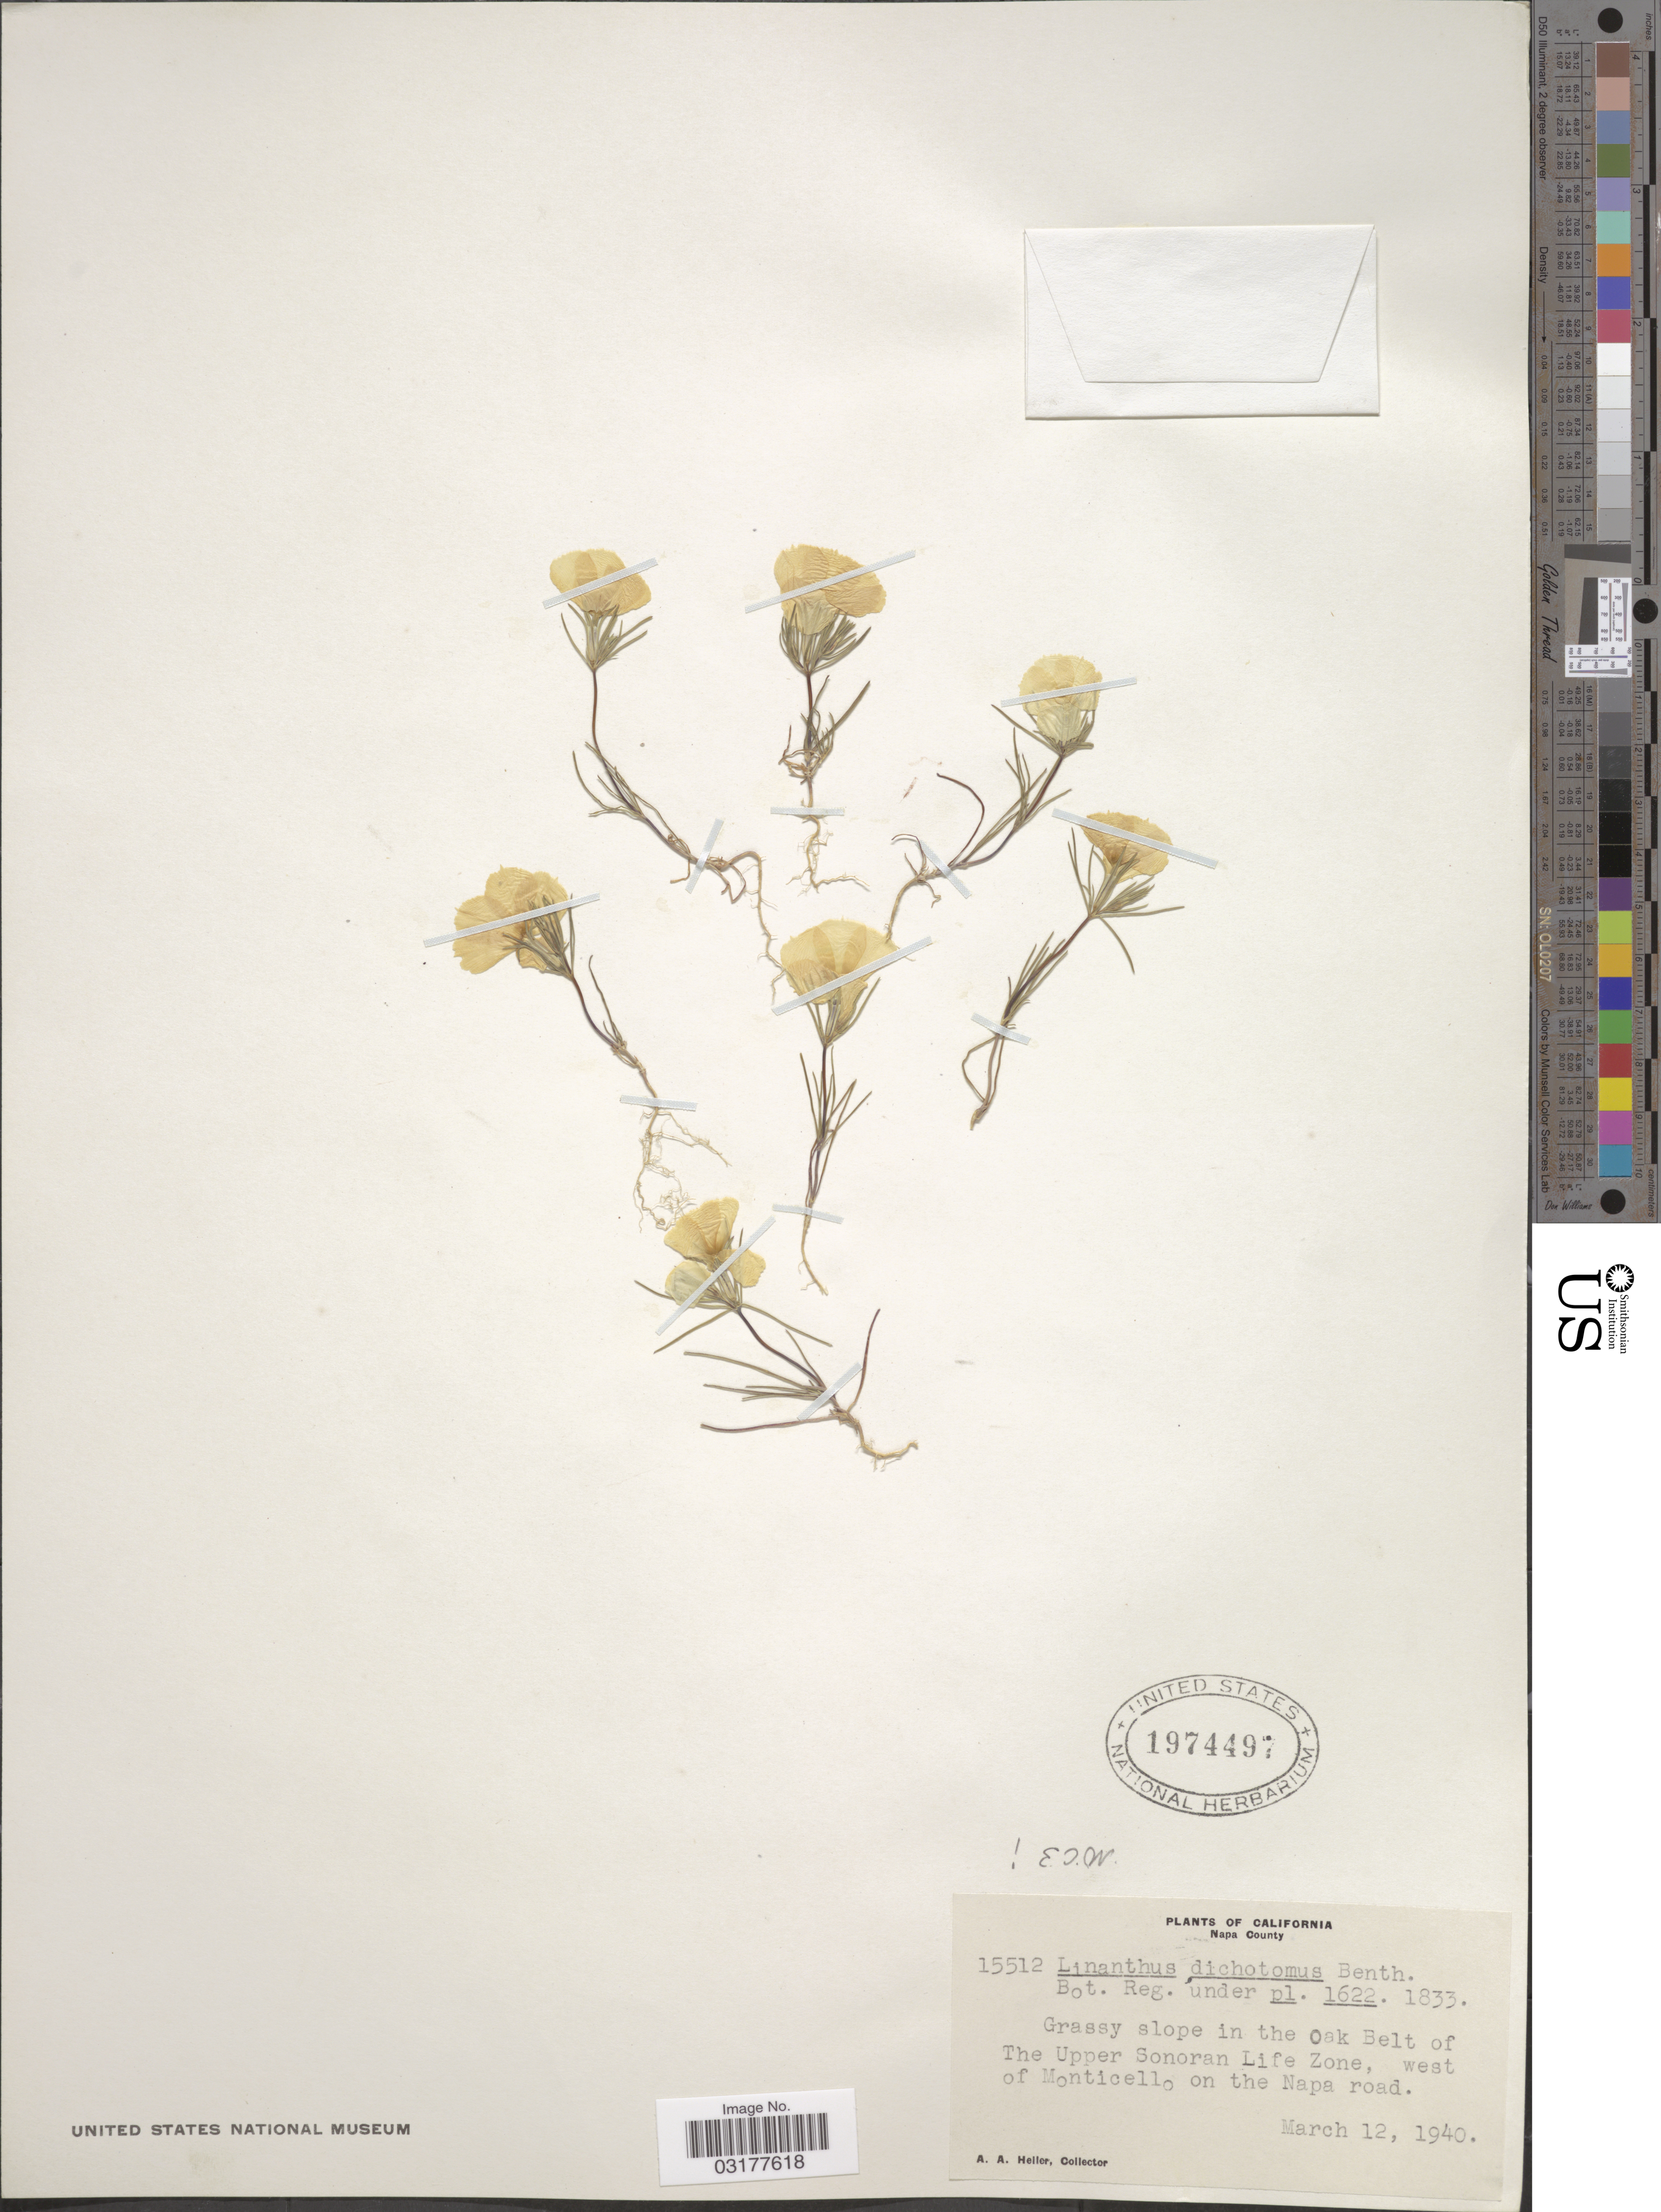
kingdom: Plantae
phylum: Tracheophyta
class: Magnoliopsida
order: Ericales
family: Polemoniaceae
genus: Linanthus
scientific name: Linanthus dichotomus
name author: Benth.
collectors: A. A. Heller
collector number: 15512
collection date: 1940-03-12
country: United States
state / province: California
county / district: Napa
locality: Napa County. Grassy slope in the Oak Belt of The Upper Sonoran Life Zone, west of Monticello on the Napa road.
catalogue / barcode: US 1974497